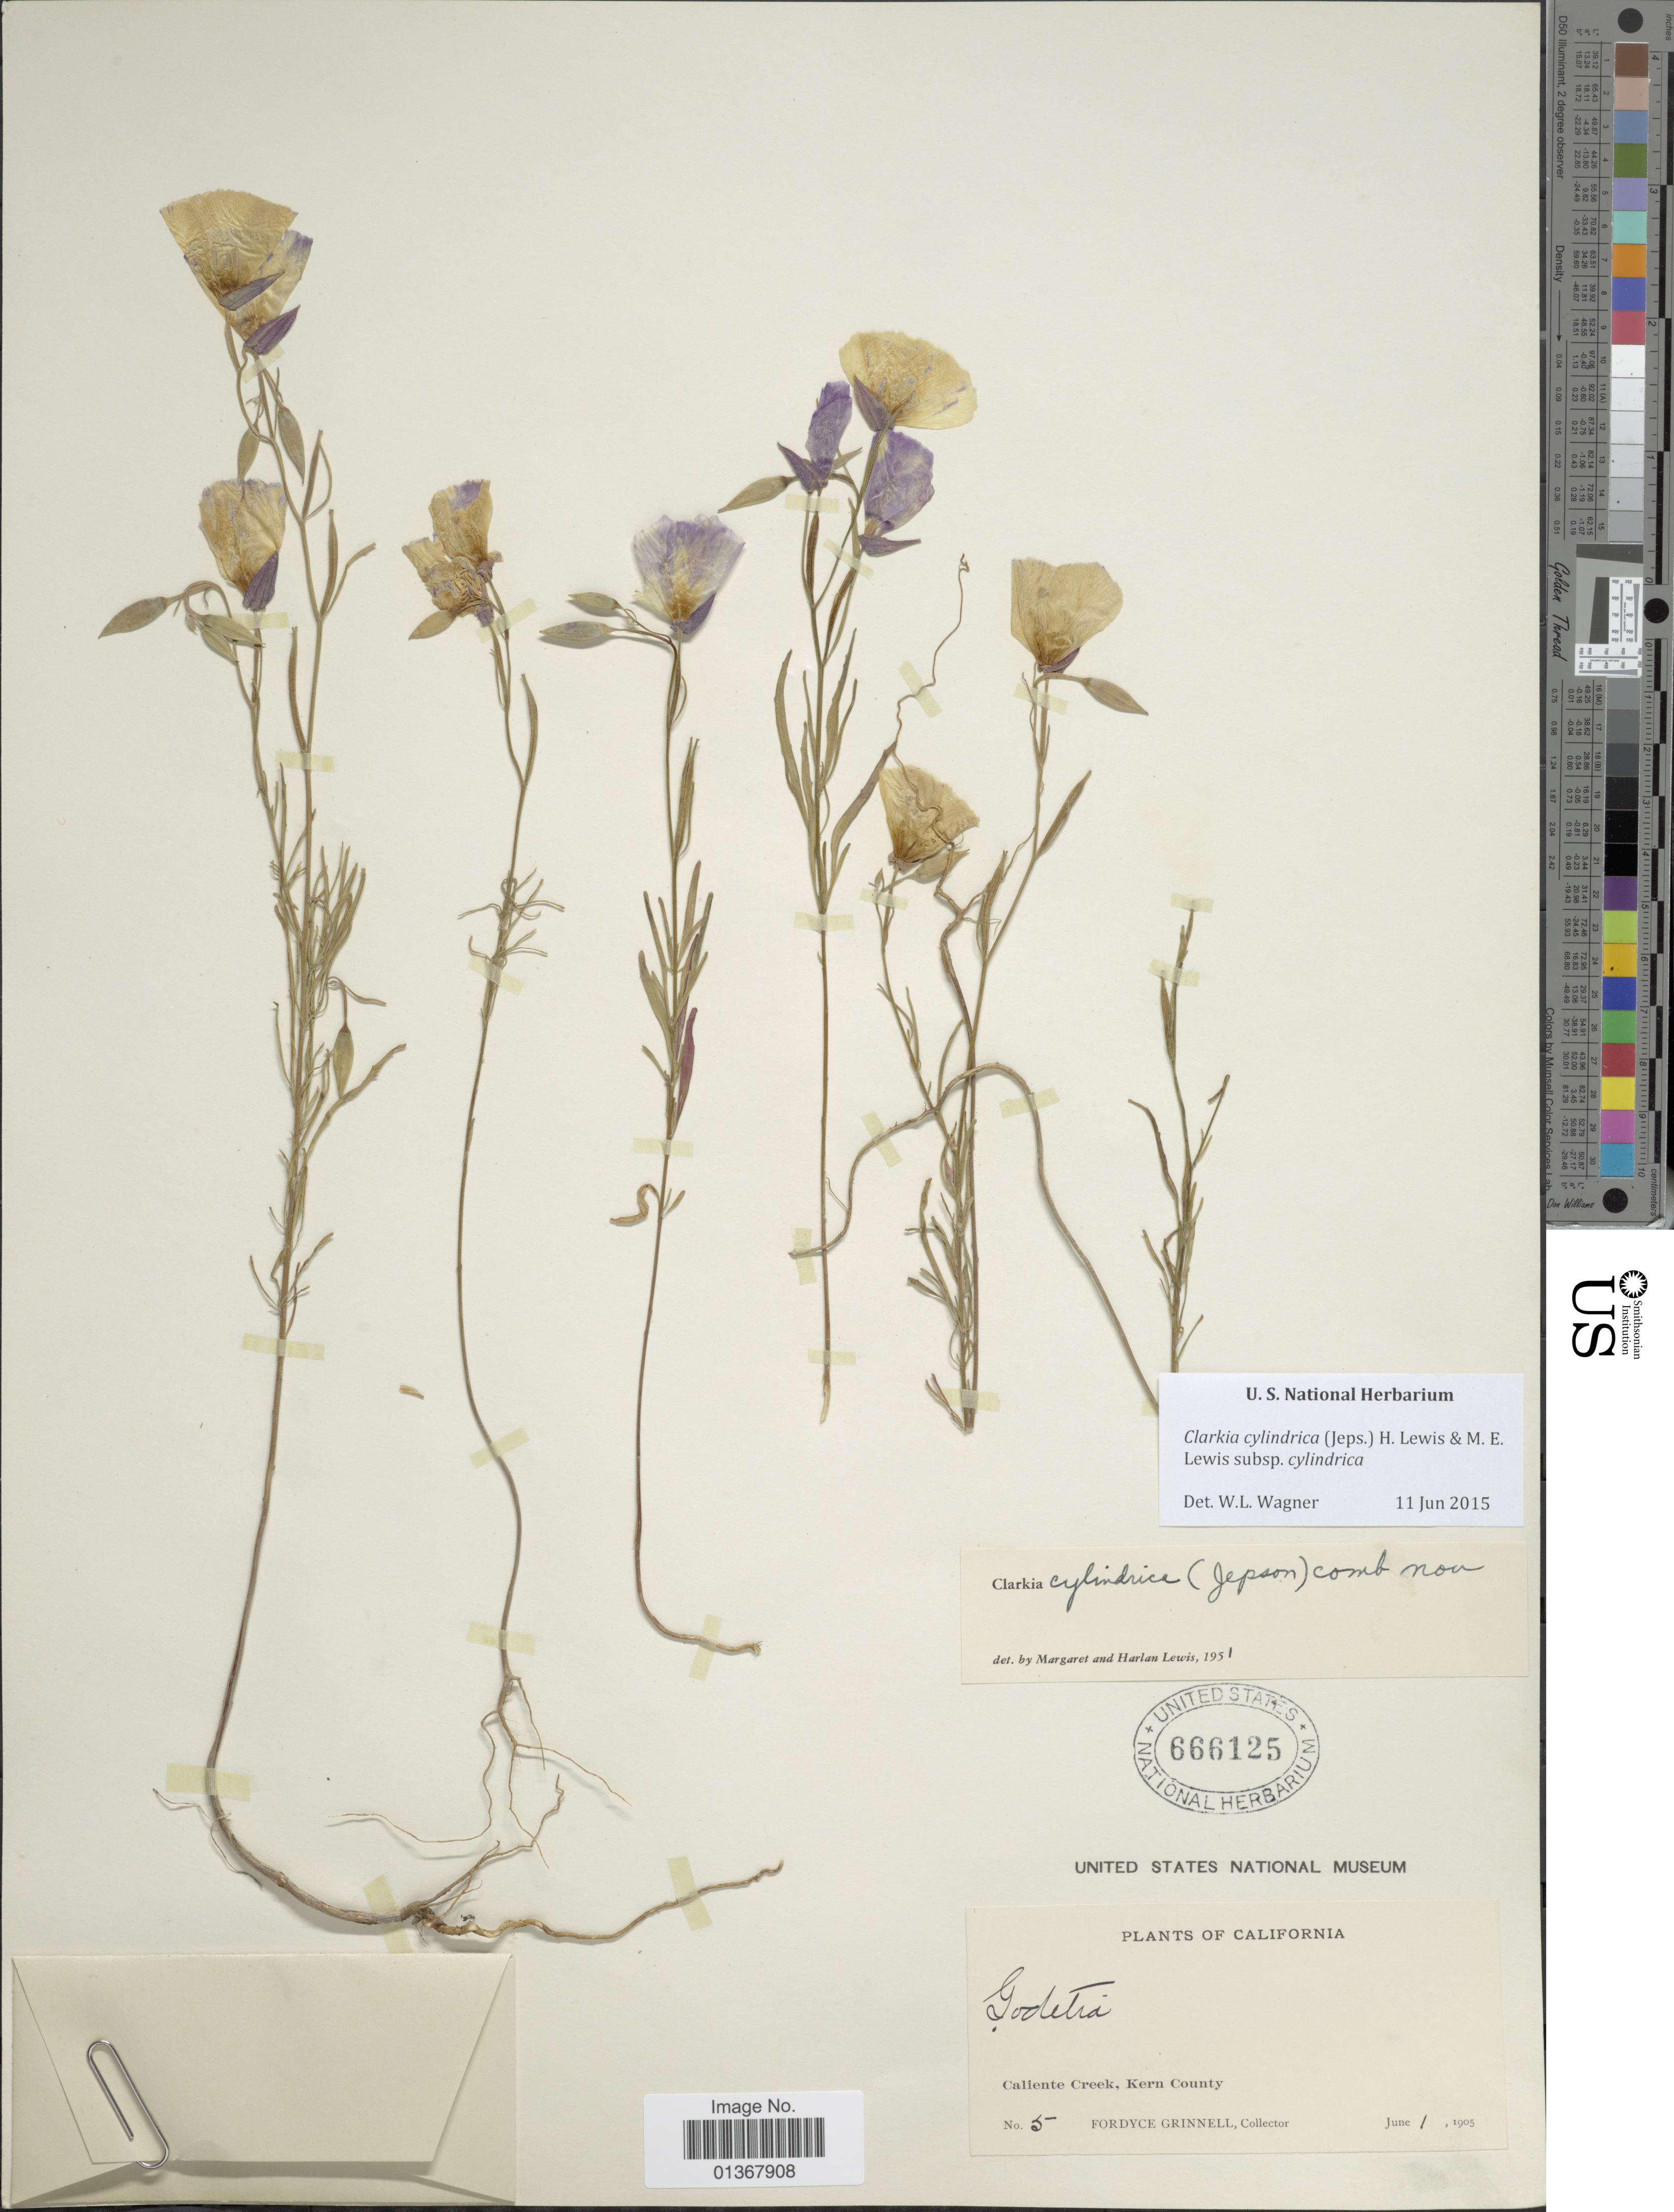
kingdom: Plantae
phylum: Tracheophyta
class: Magnoliopsida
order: Myrtales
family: Onagraceae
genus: Clarkia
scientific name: Clarkia cylindrica subsp. cylindrica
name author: (Jeps.) F. H. Lewis & M.R. Lewis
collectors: F. Grinnell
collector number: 5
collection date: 1905-06-01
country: United States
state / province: California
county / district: Kern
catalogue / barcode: US 666125